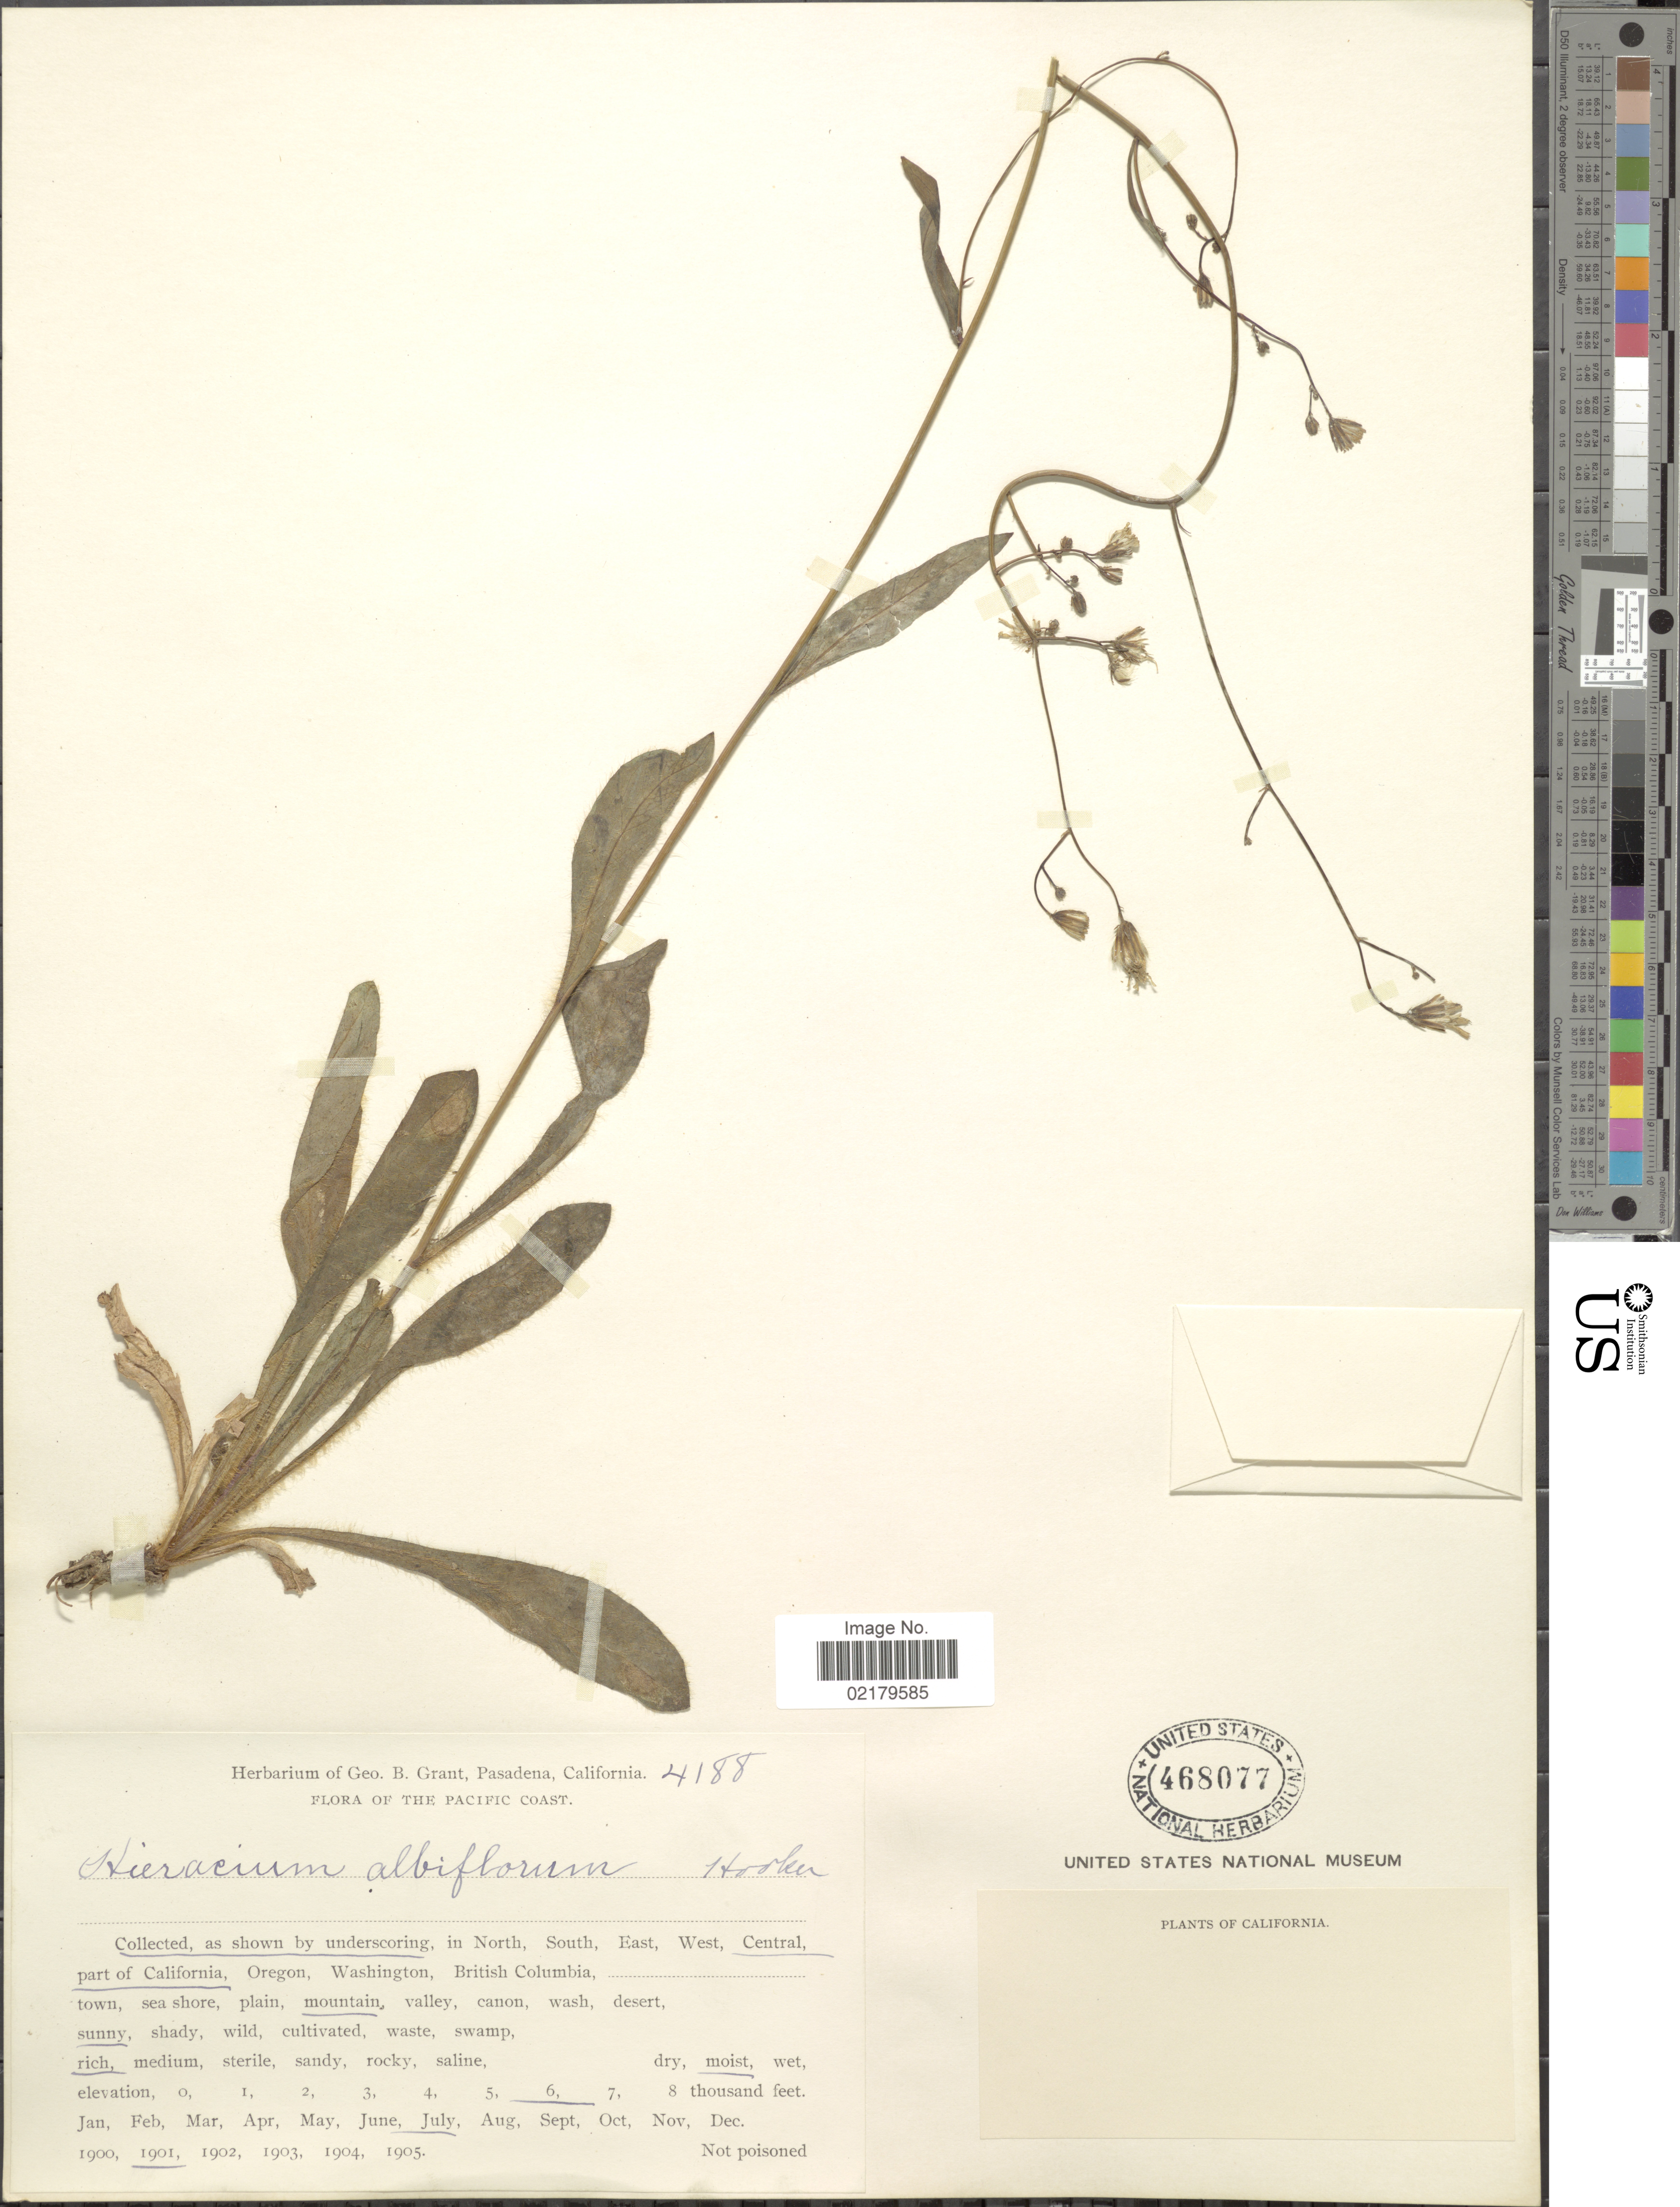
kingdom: Plantae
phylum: Tracheophyta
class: Magnoliopsida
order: Asterales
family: Asteraceae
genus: Hieracium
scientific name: Hieracium albiflorum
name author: Hook.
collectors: ex herb. Geo. B. Grant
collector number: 4188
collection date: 1901-07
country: United States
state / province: California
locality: As shown underscoring, Central part of California, mountain, sunny, rich, moist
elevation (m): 1829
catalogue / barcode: US 468077